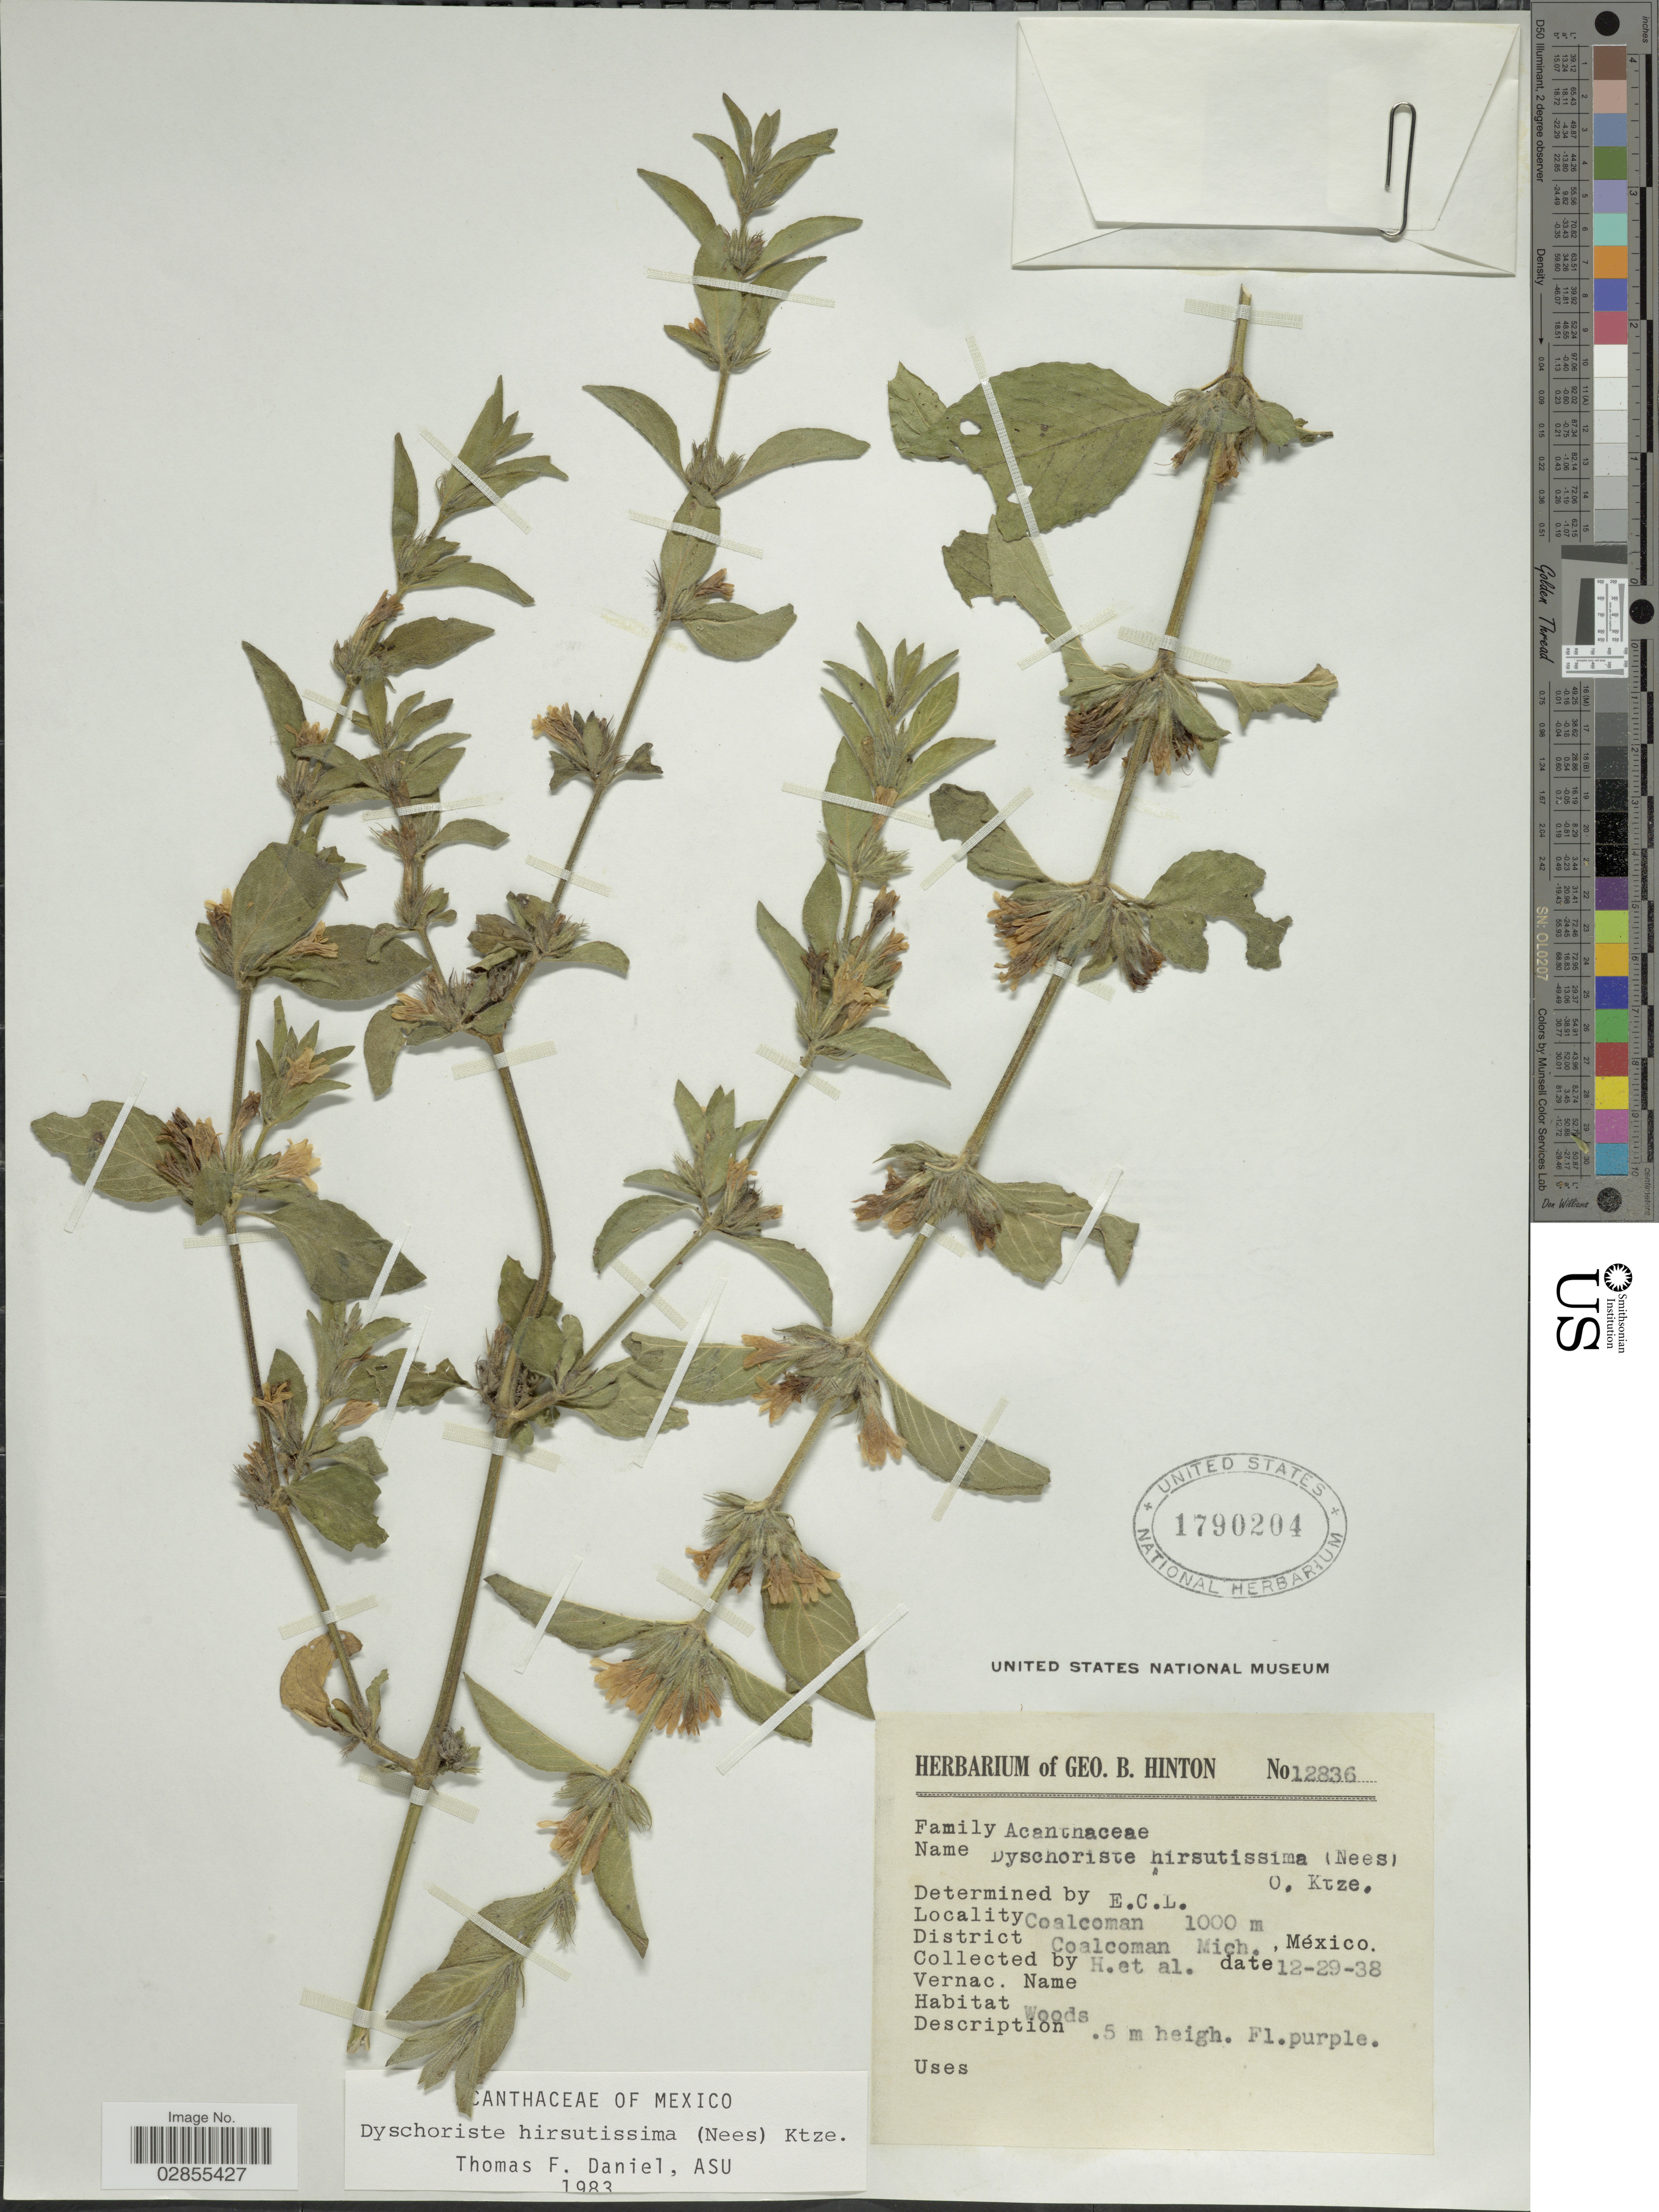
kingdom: Plantae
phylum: Tracheophyta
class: Magnoliopsida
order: Lamiales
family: Acanthaceae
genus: Dyschoriste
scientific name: Dyschoriste hirsutissima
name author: (Nees) Kuntze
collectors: G. B. Hinton & et al.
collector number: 12836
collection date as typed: Transcribed d/m/y: 29/12/38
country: Mexico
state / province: Michoacán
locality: Coalcoman, District Coalcoman Mich.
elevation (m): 1000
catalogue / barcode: US 1790204